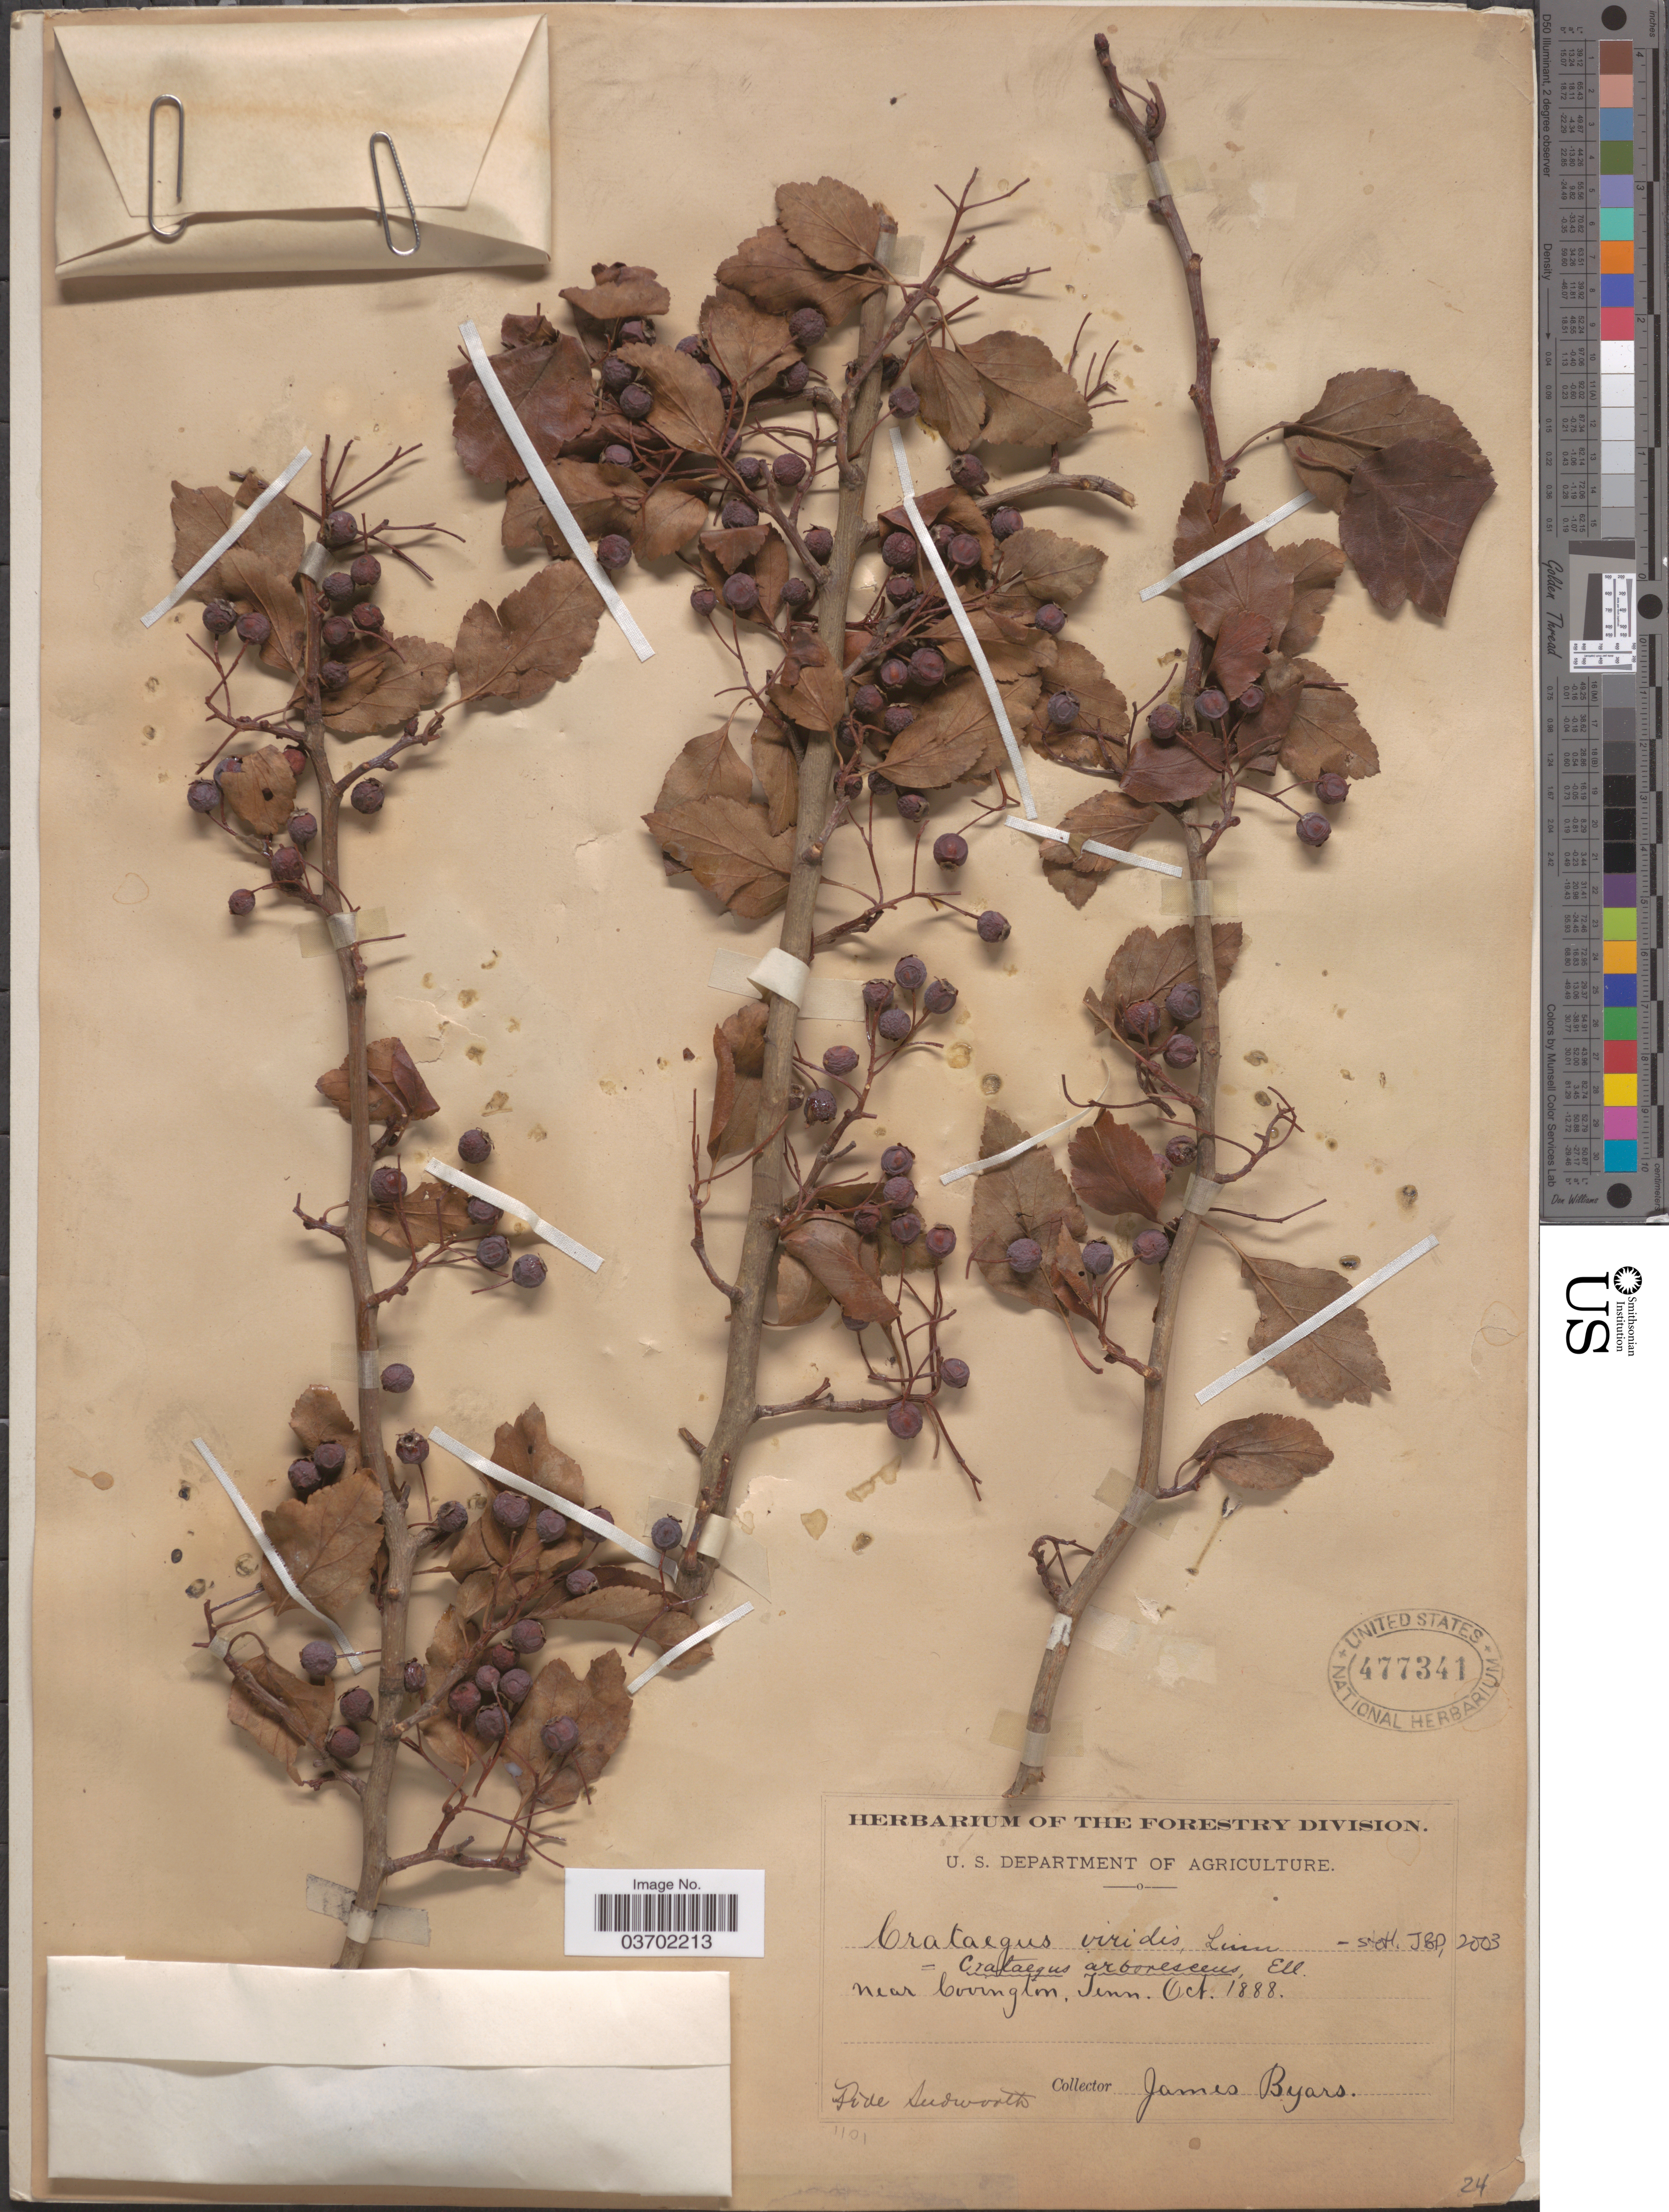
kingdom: Plantae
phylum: Tracheophyta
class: Magnoliopsida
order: Rosales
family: Rosaceae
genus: Crataegus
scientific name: Crataegus viridis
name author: L.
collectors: J. Byars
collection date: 1888-10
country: United States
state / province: Tennessee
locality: Near Covington.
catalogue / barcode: US 477341